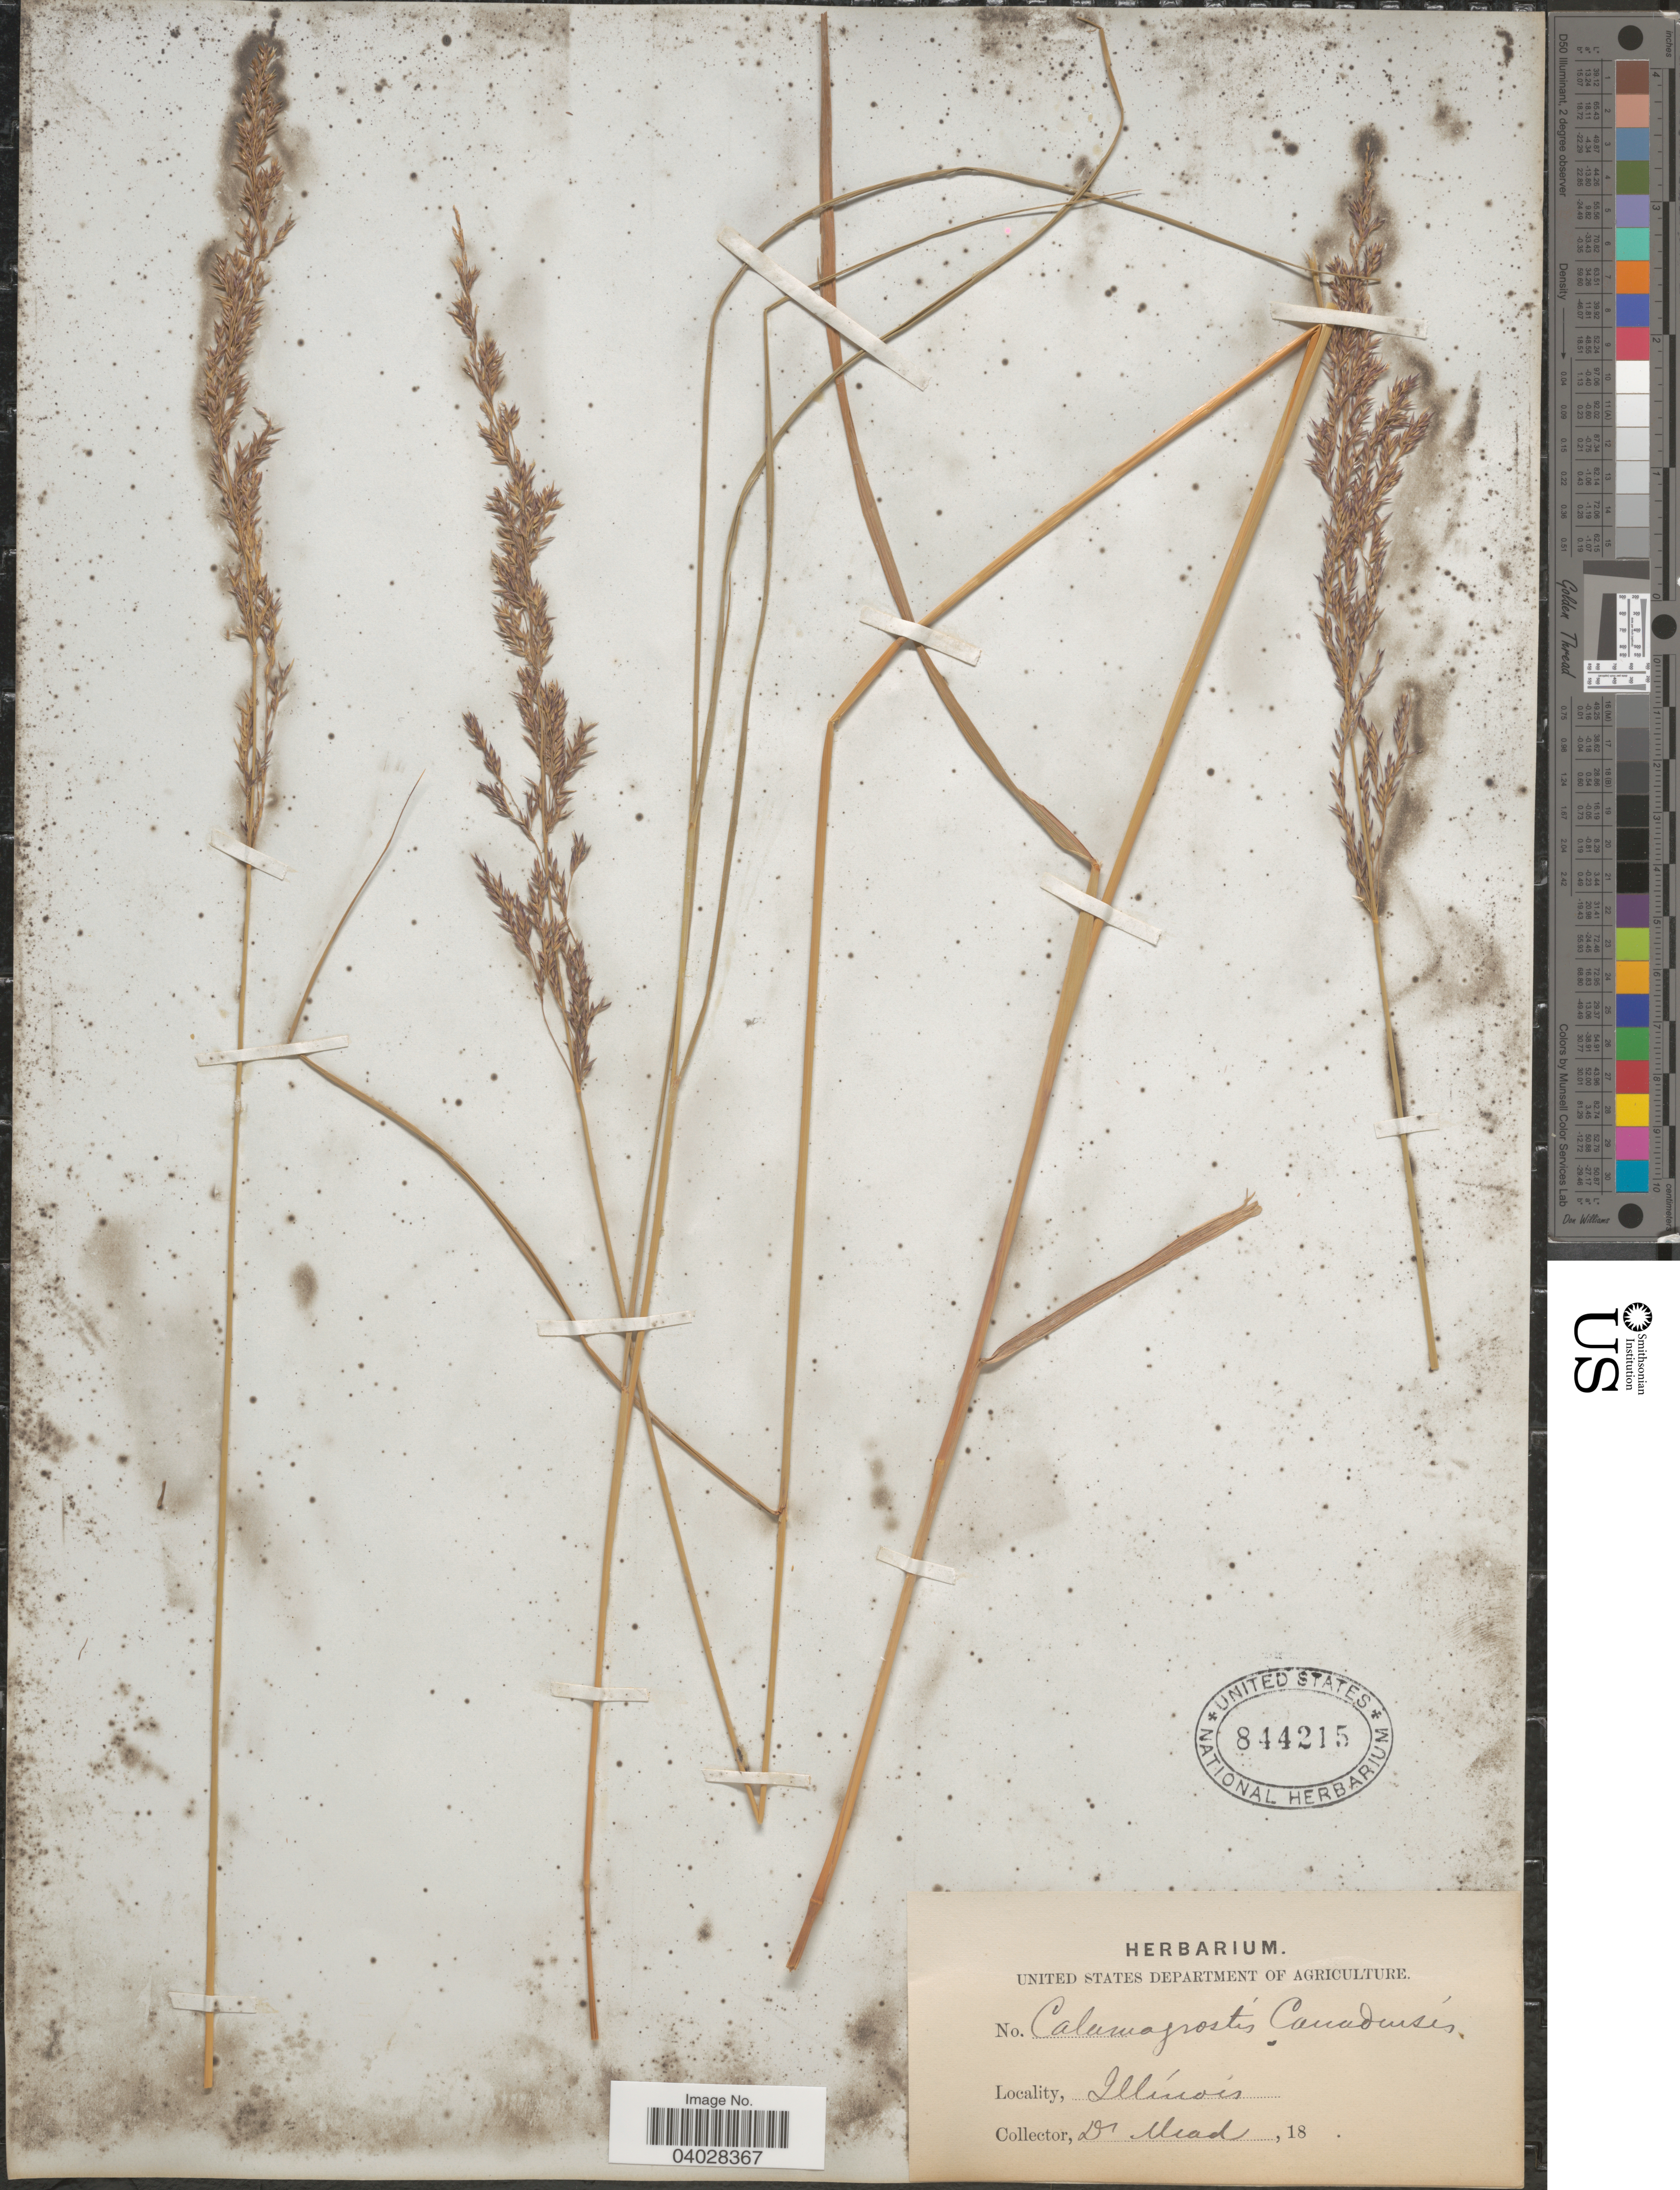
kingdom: Plantae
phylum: Tracheophyta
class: Liliopsida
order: Poales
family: Poaceae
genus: Calamagrostis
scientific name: Calamagrostis canadensis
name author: (Michx.) P. Beauv.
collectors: -. Mead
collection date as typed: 18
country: United States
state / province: Illinois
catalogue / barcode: US 844215